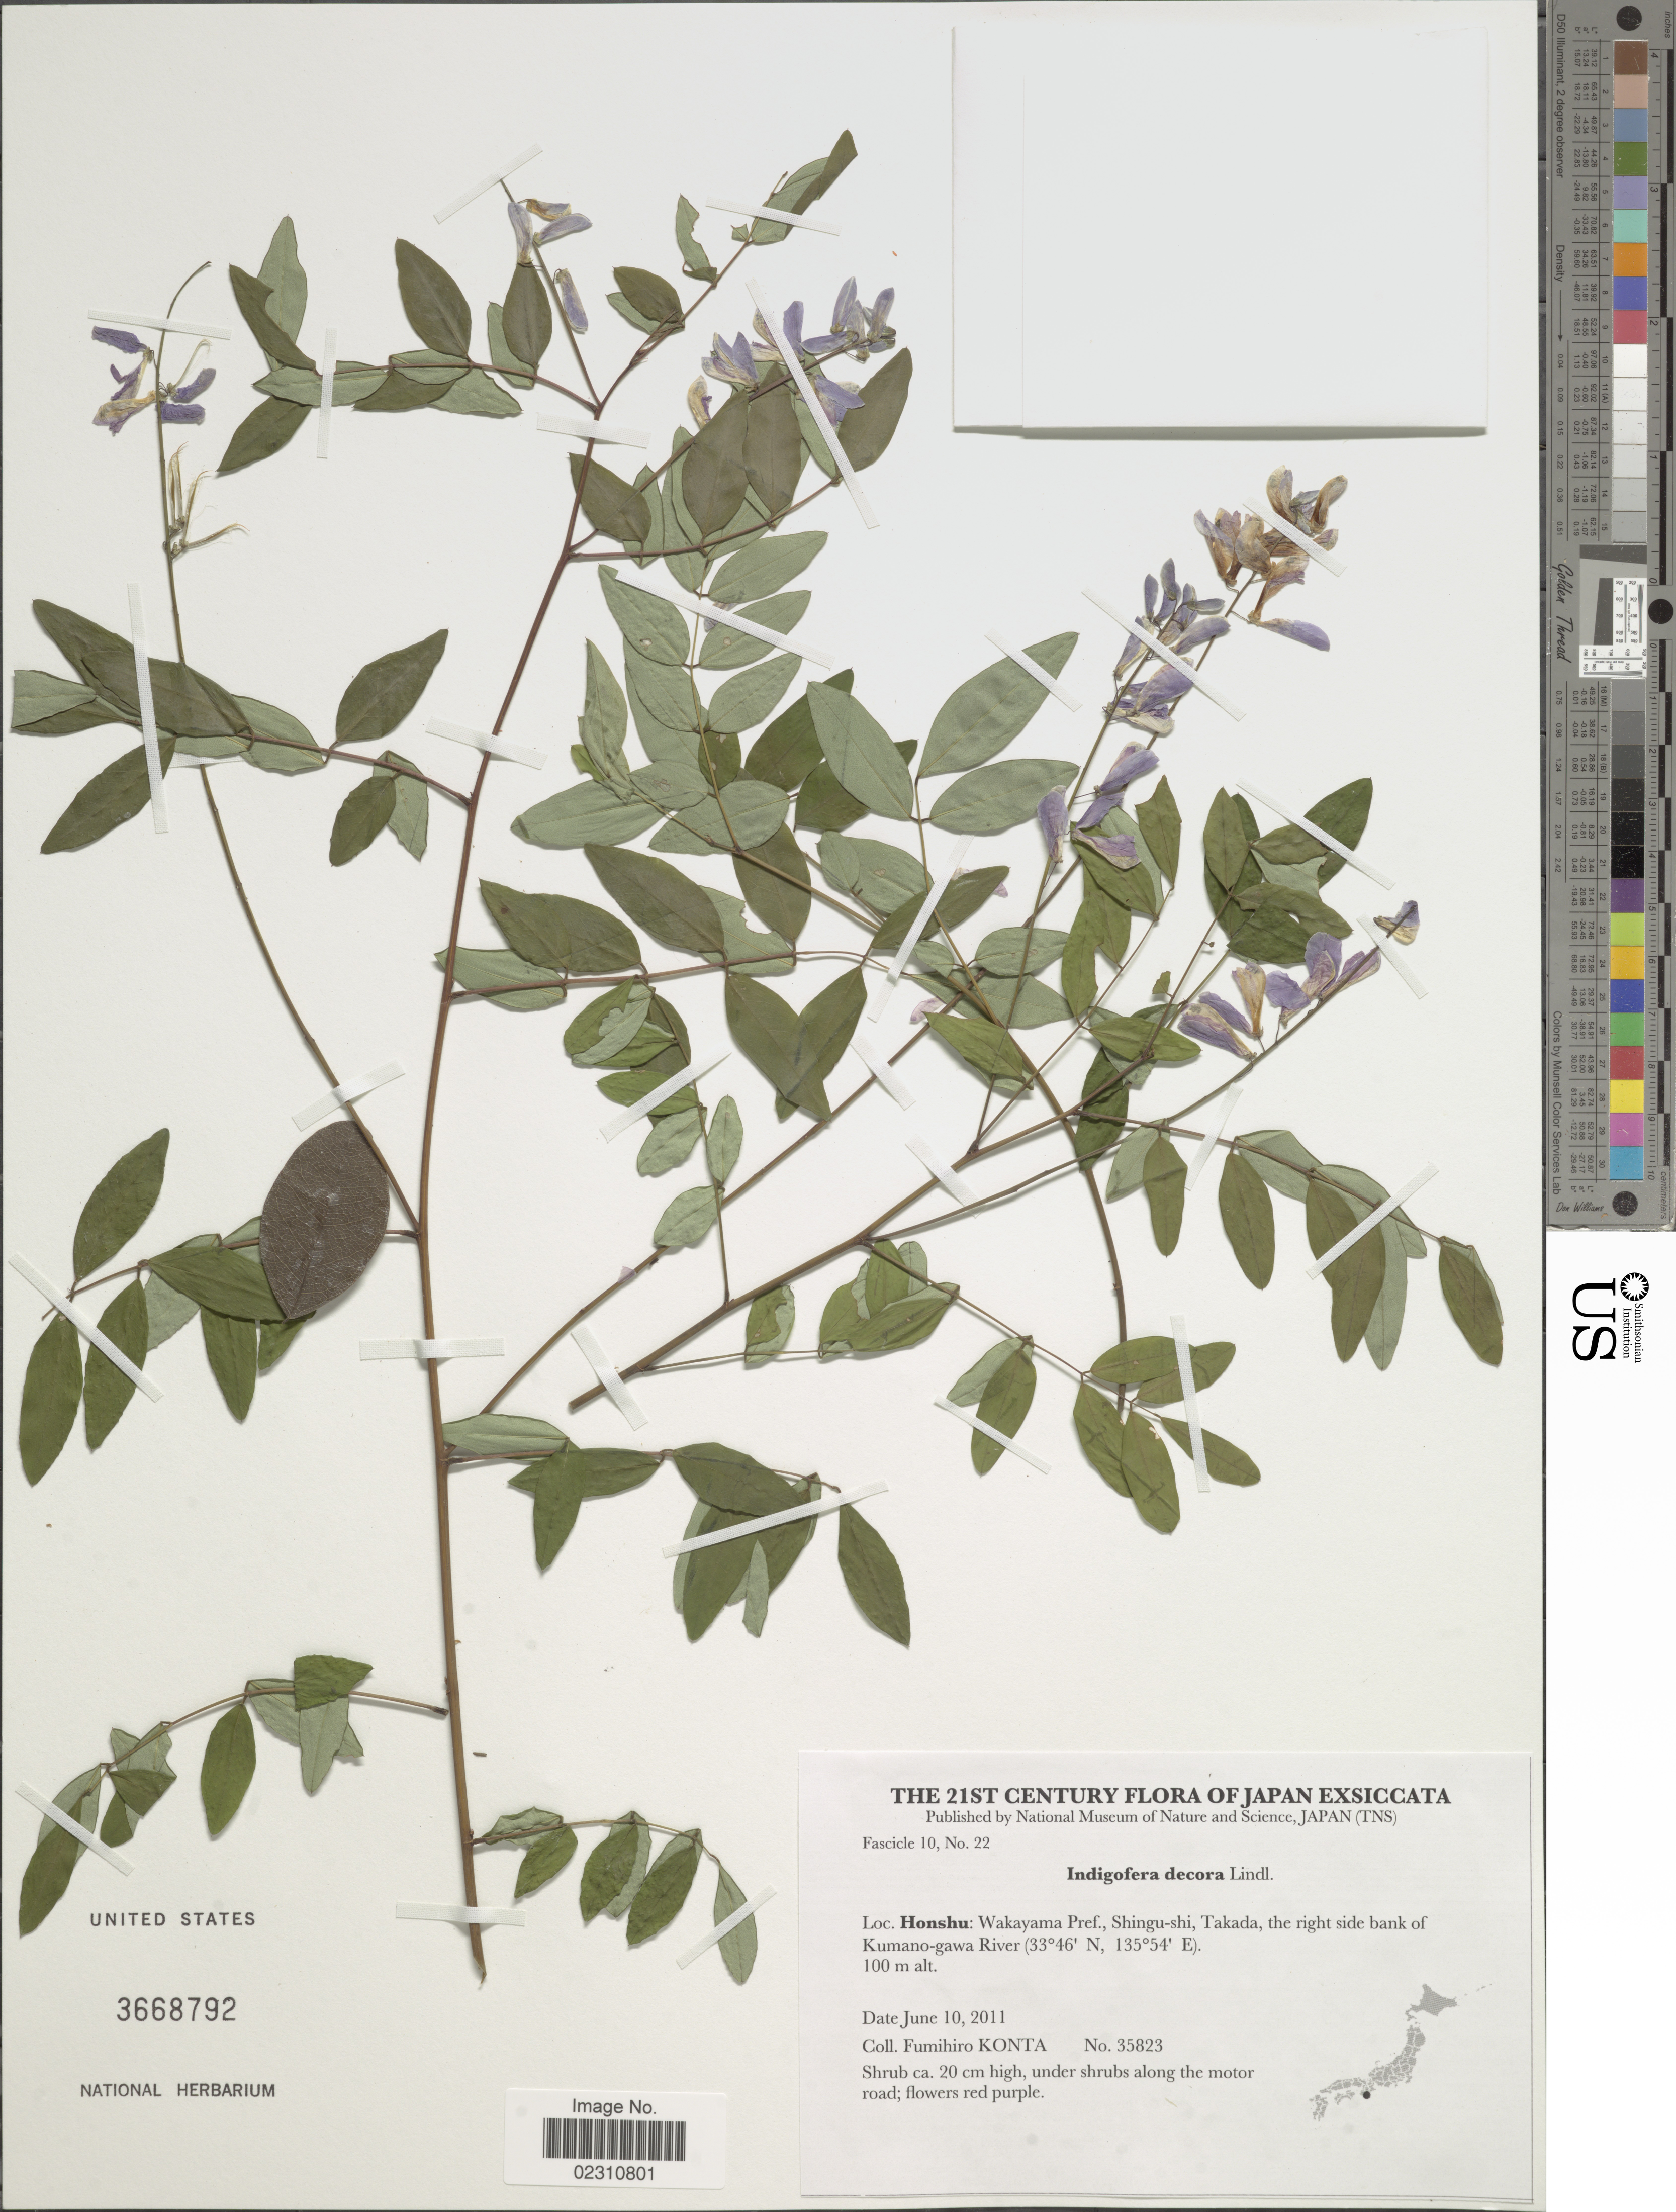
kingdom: Plantae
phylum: Tracheophyta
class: Magnoliopsida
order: Fabales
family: Fabaceae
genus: Indigofera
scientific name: Indigofera decora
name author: Lindl.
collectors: F. Konta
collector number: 35823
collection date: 2011-06-10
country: Japan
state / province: Wakayama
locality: Honshu: Wakayama Pref. Shinggu-shi, Takada, the right side bank of Kumano-gawa River.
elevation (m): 100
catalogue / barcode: US 3668792